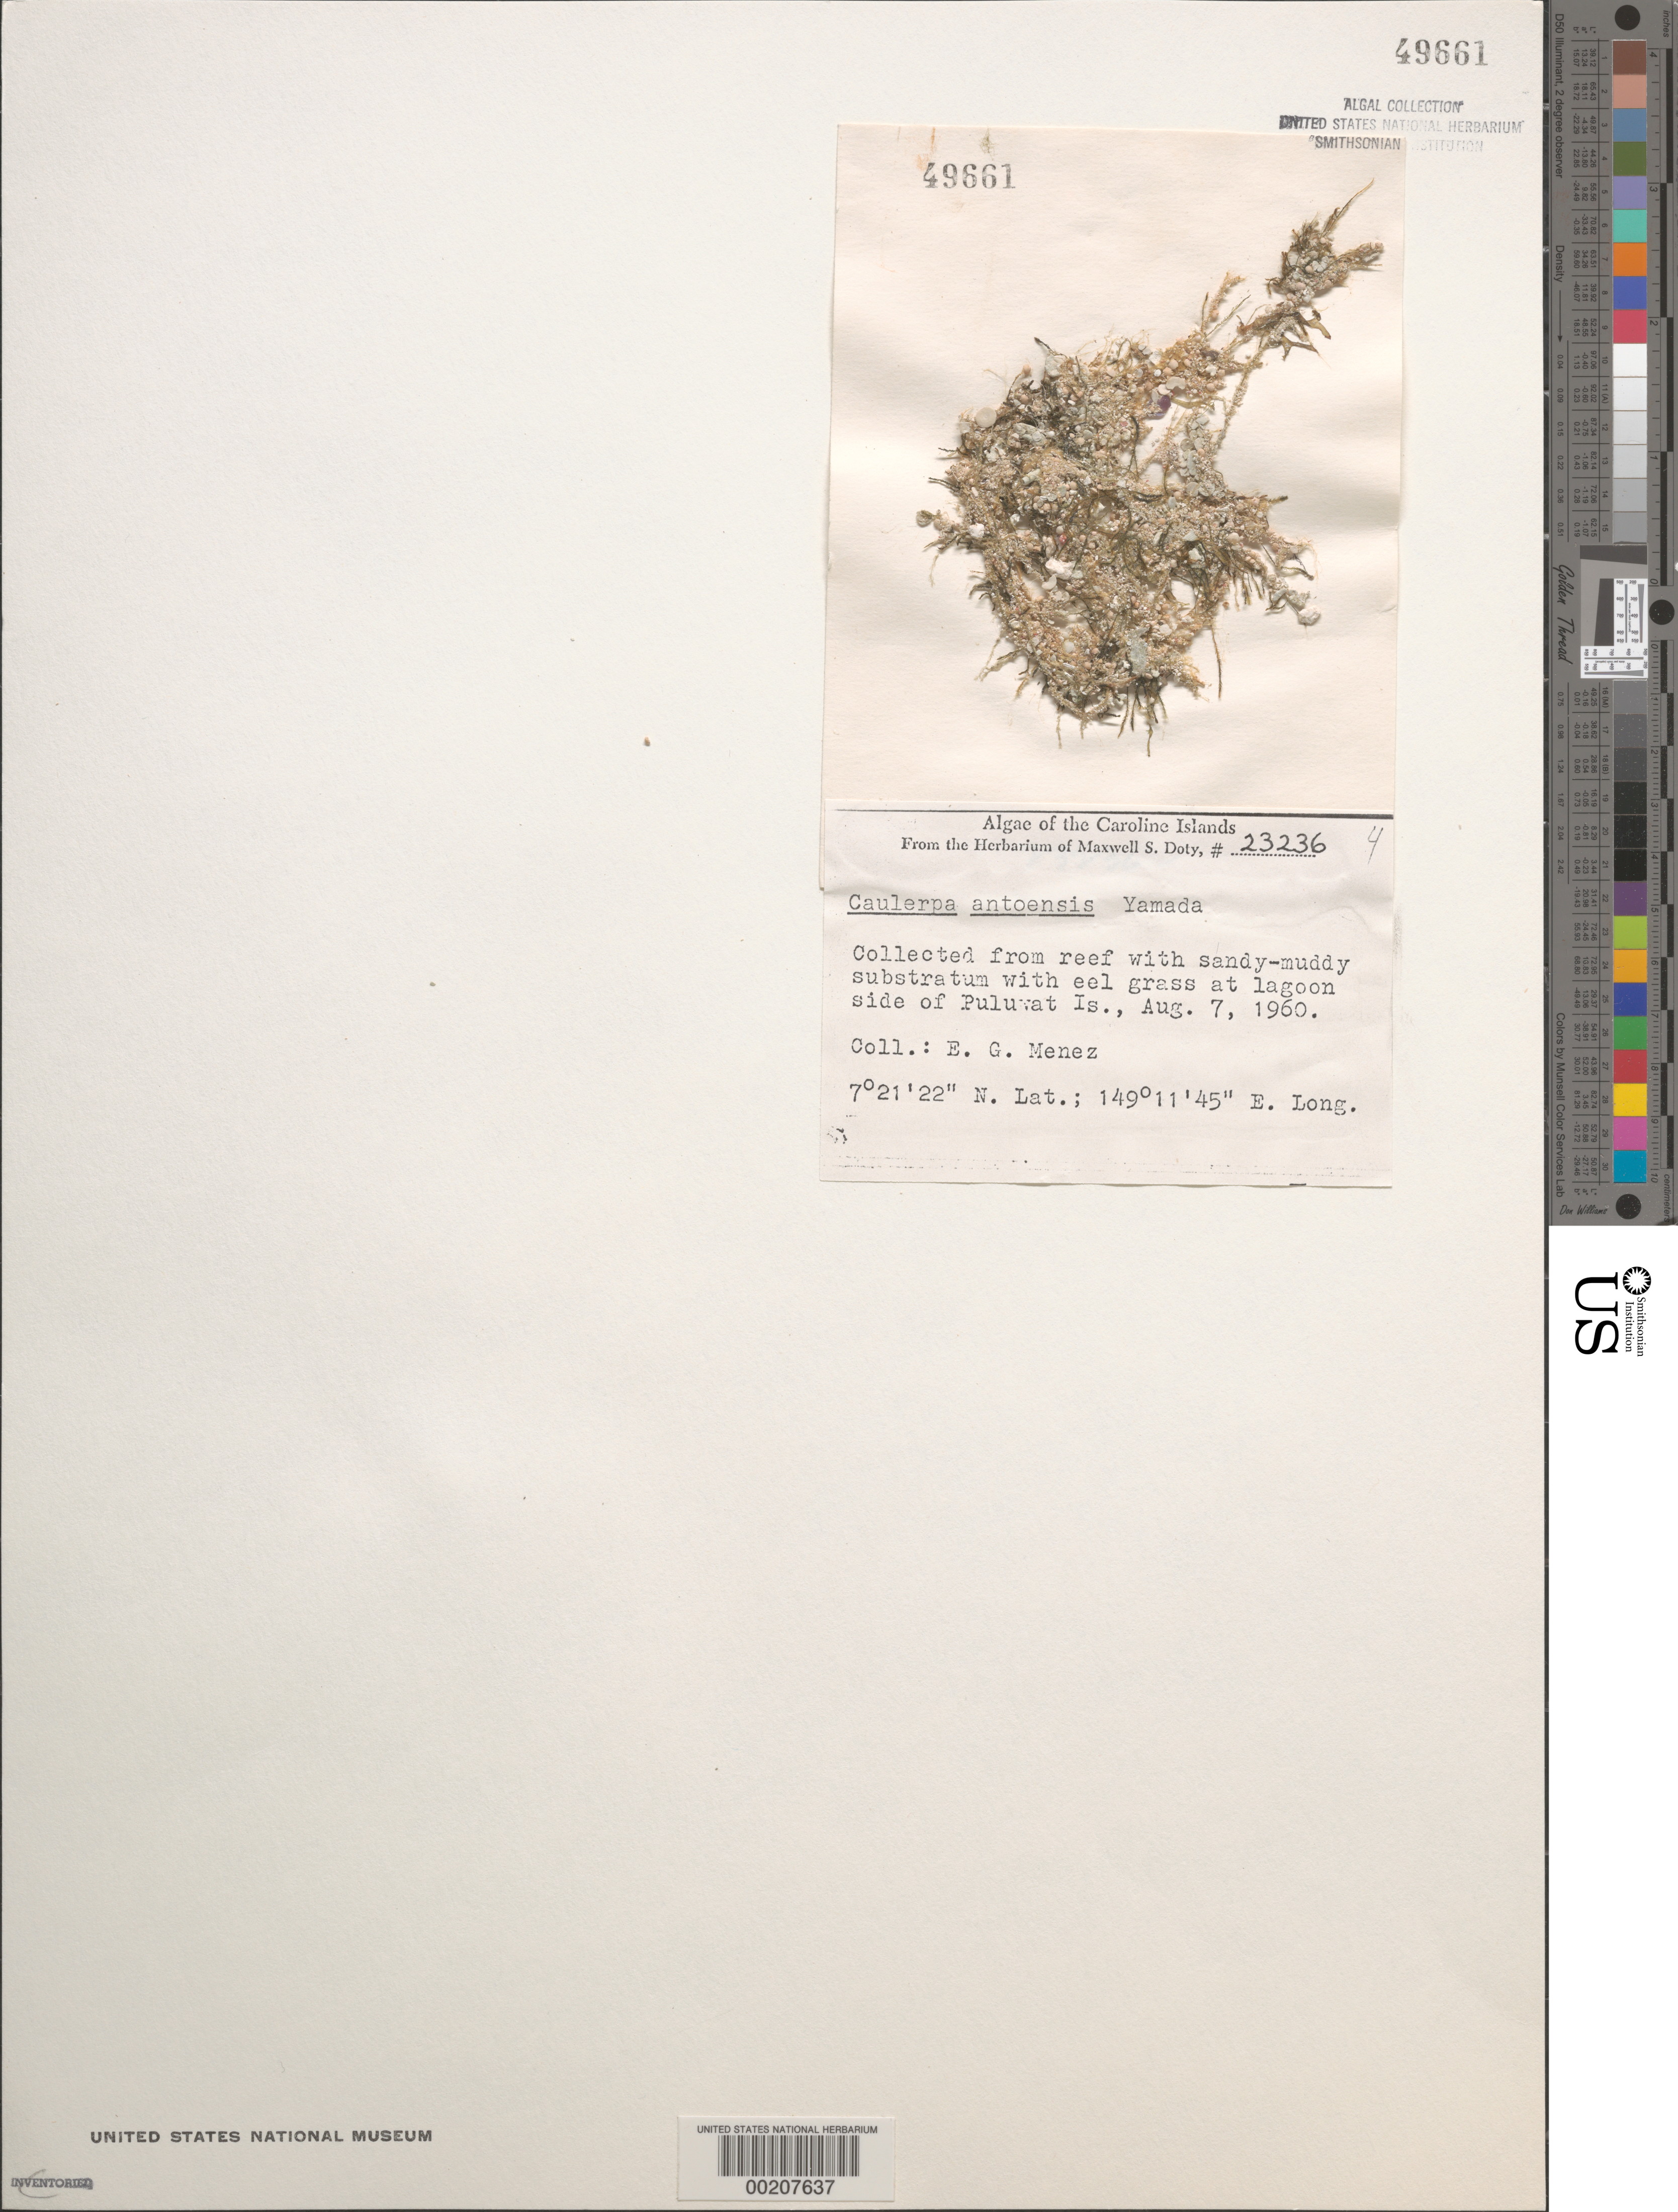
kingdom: Plantae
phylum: Chlorophyta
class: Ulvophyceae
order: Bryopsidales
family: Caulerpaceae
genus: Caulerpa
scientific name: Caulerpa antoensis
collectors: Meñez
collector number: MSD 23236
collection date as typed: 07 Aug 1960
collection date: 1960-08-07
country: Micronesia, Federated States of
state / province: Truk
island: Puluwat Atoll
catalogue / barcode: US 49661